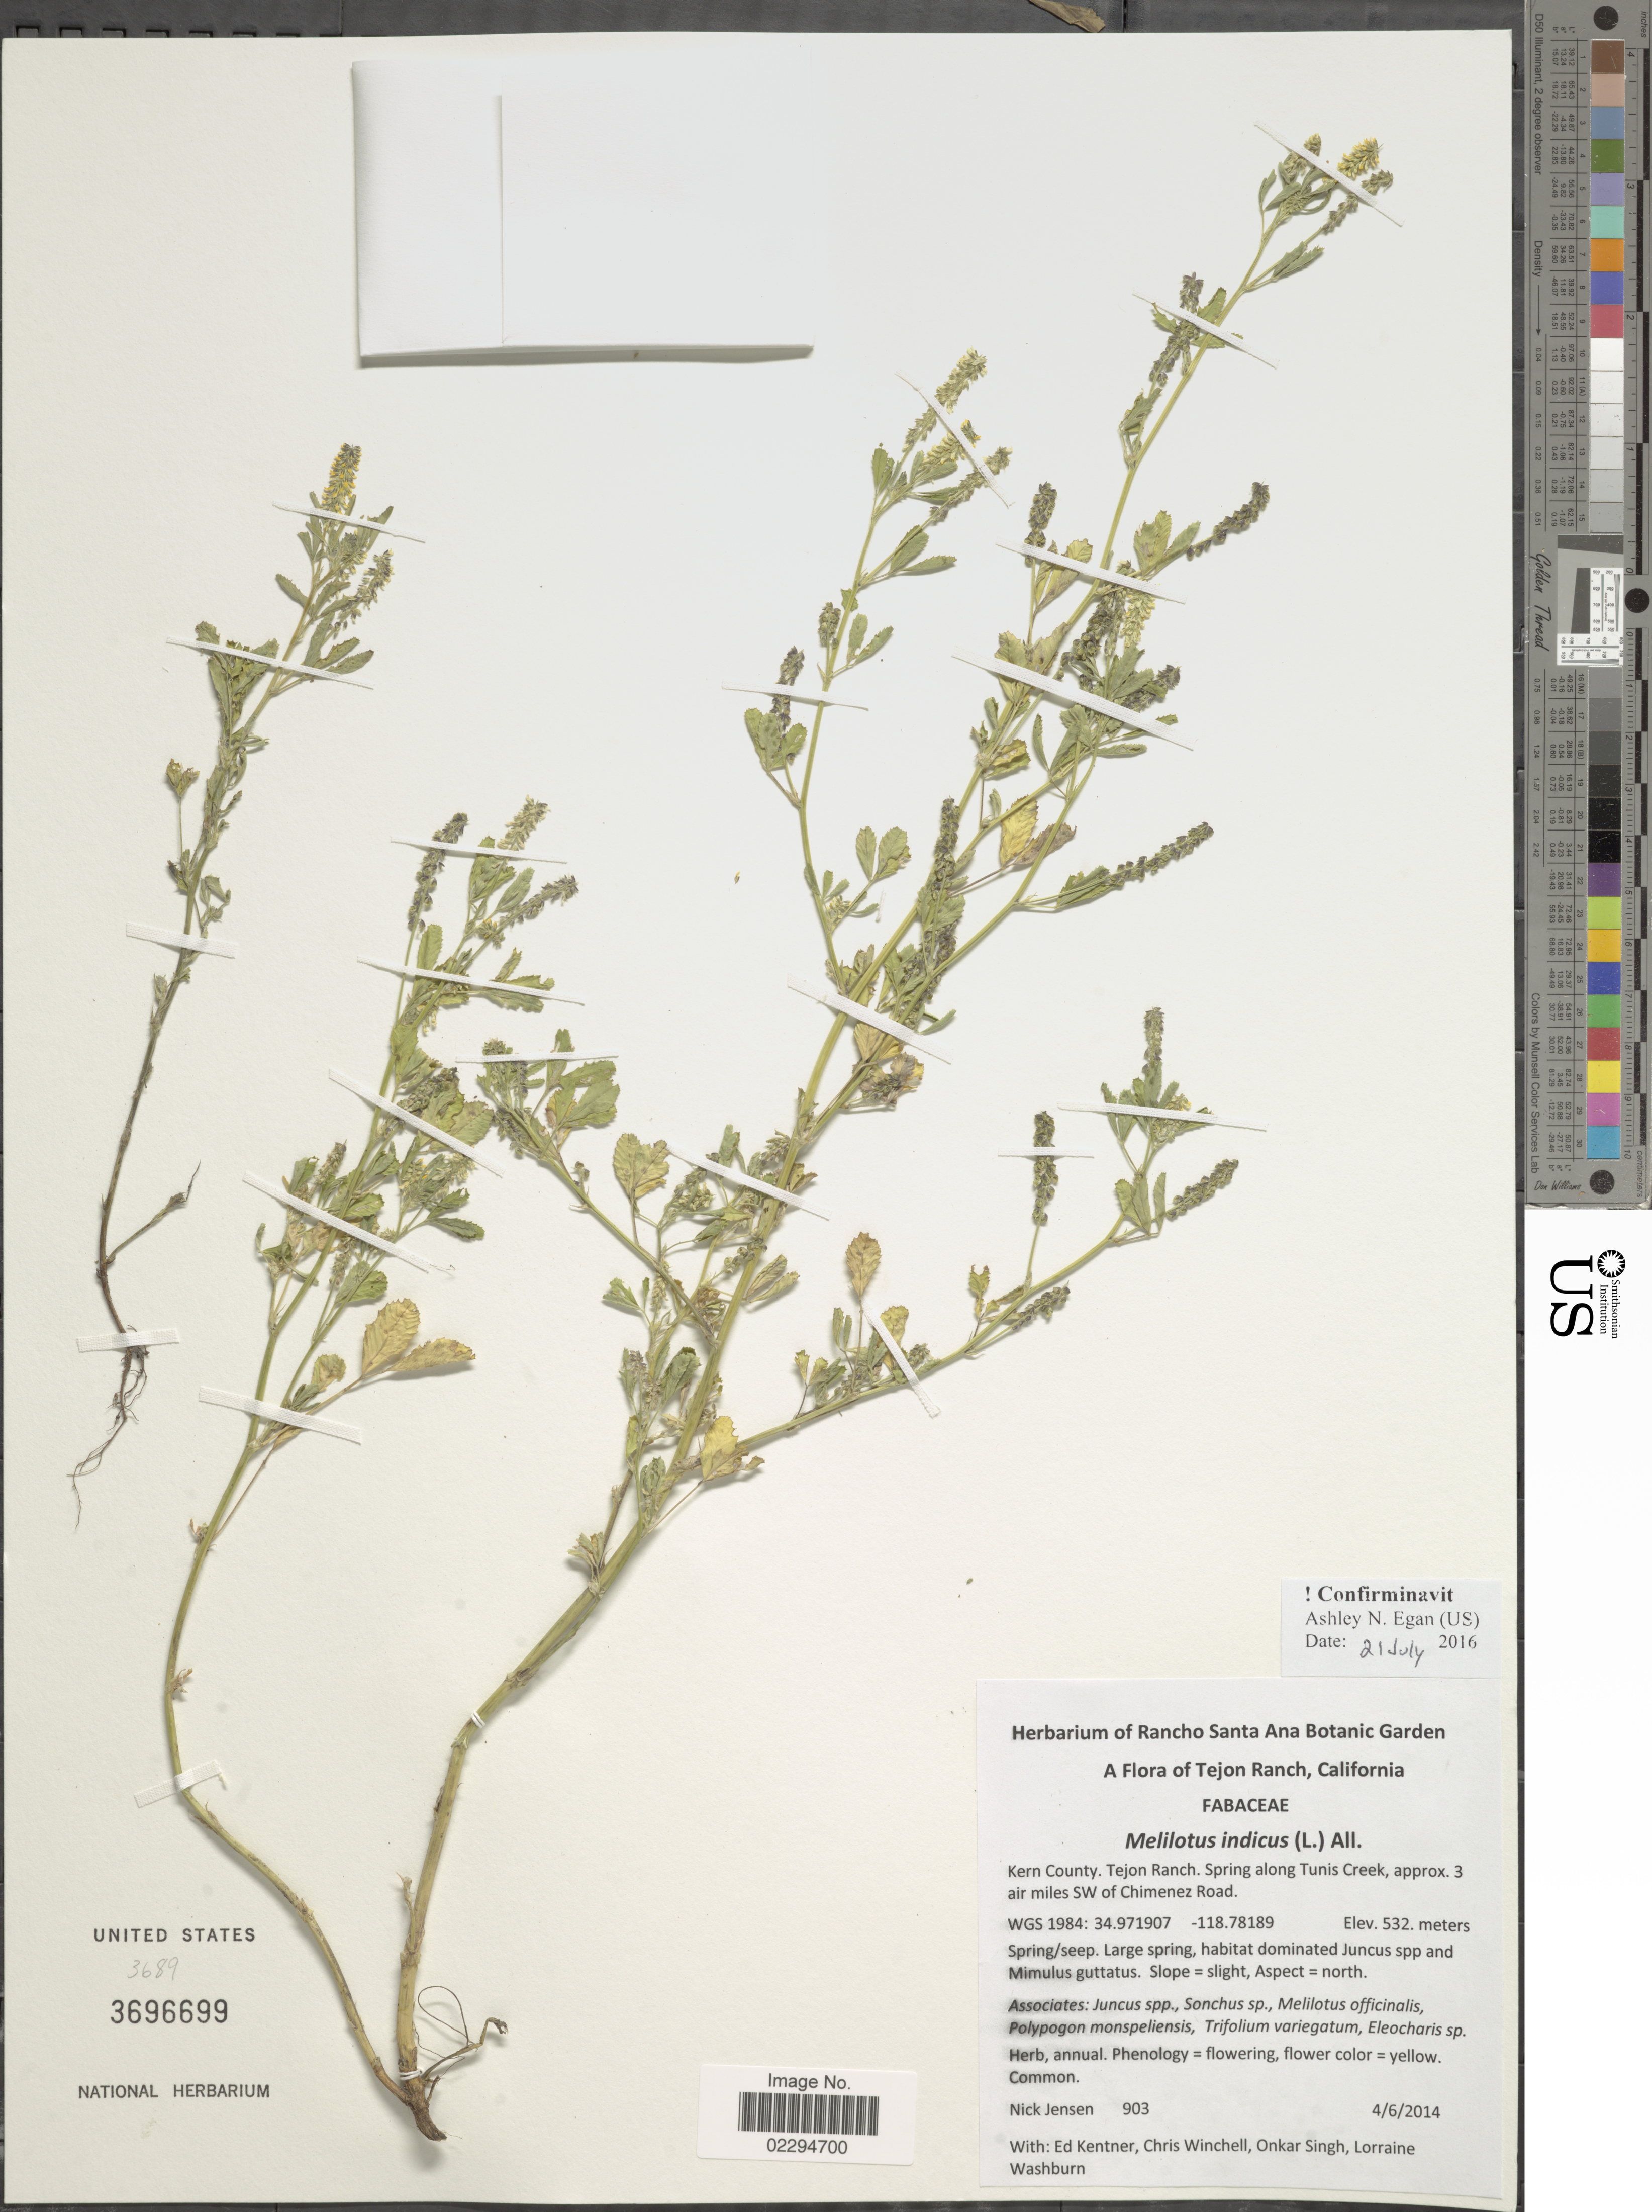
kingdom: Plantae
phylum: Tracheophyta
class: Magnoliopsida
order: Fabales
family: Fabaceae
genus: Melilotus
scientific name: Melilotus indicus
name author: (L.) All.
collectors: N. Jensen, E. Kentner, C. Winchell, O. Singh & L. Washburn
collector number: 903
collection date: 2014-04-06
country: United States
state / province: California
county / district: Kern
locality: Tejon Ranch. Kern County. Spring along Tunis Creek, approx. 3 air miles SW of Chimenez Road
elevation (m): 532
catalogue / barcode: US 3696699